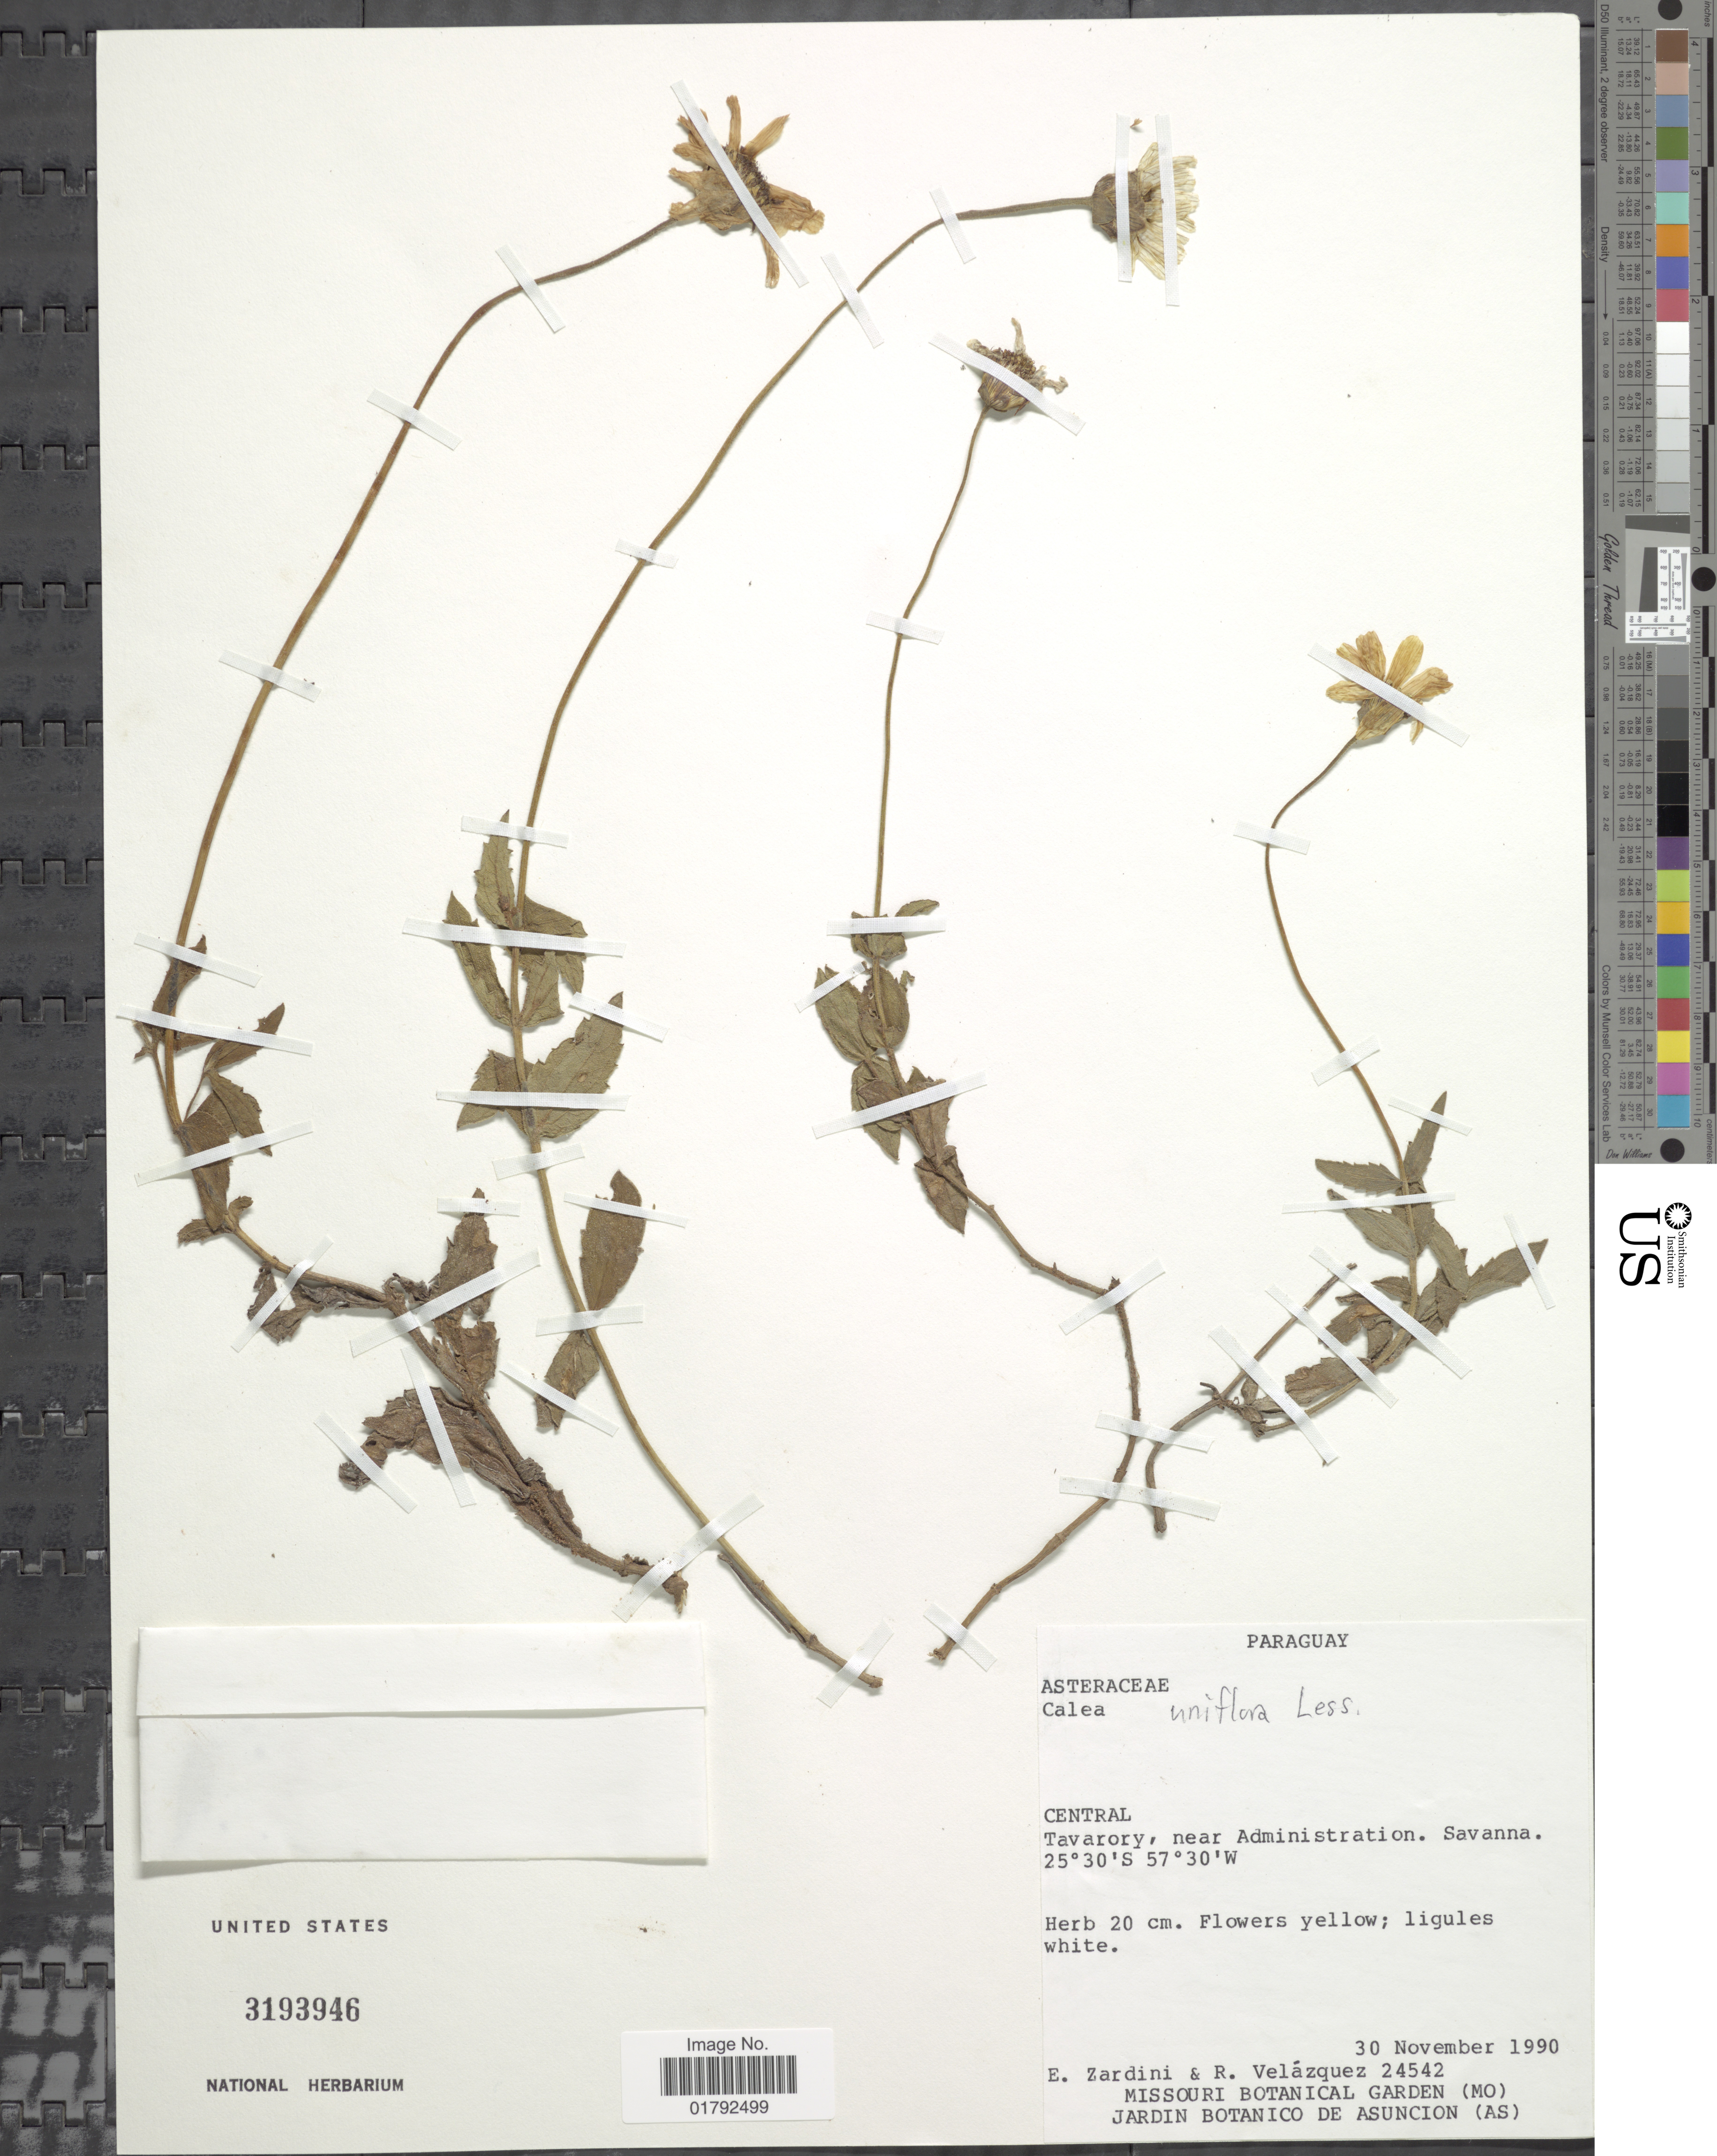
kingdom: Plantae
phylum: Tracheophyta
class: Magnoliopsida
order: Asterales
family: Asteraceae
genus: Calea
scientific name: Calea uniflora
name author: Less.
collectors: E. M. Zardini & R. Velázquez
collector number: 24542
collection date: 1990-11-30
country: Paraguay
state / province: Central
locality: Tavarory, near Administration, savanna.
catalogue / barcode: US 3193946